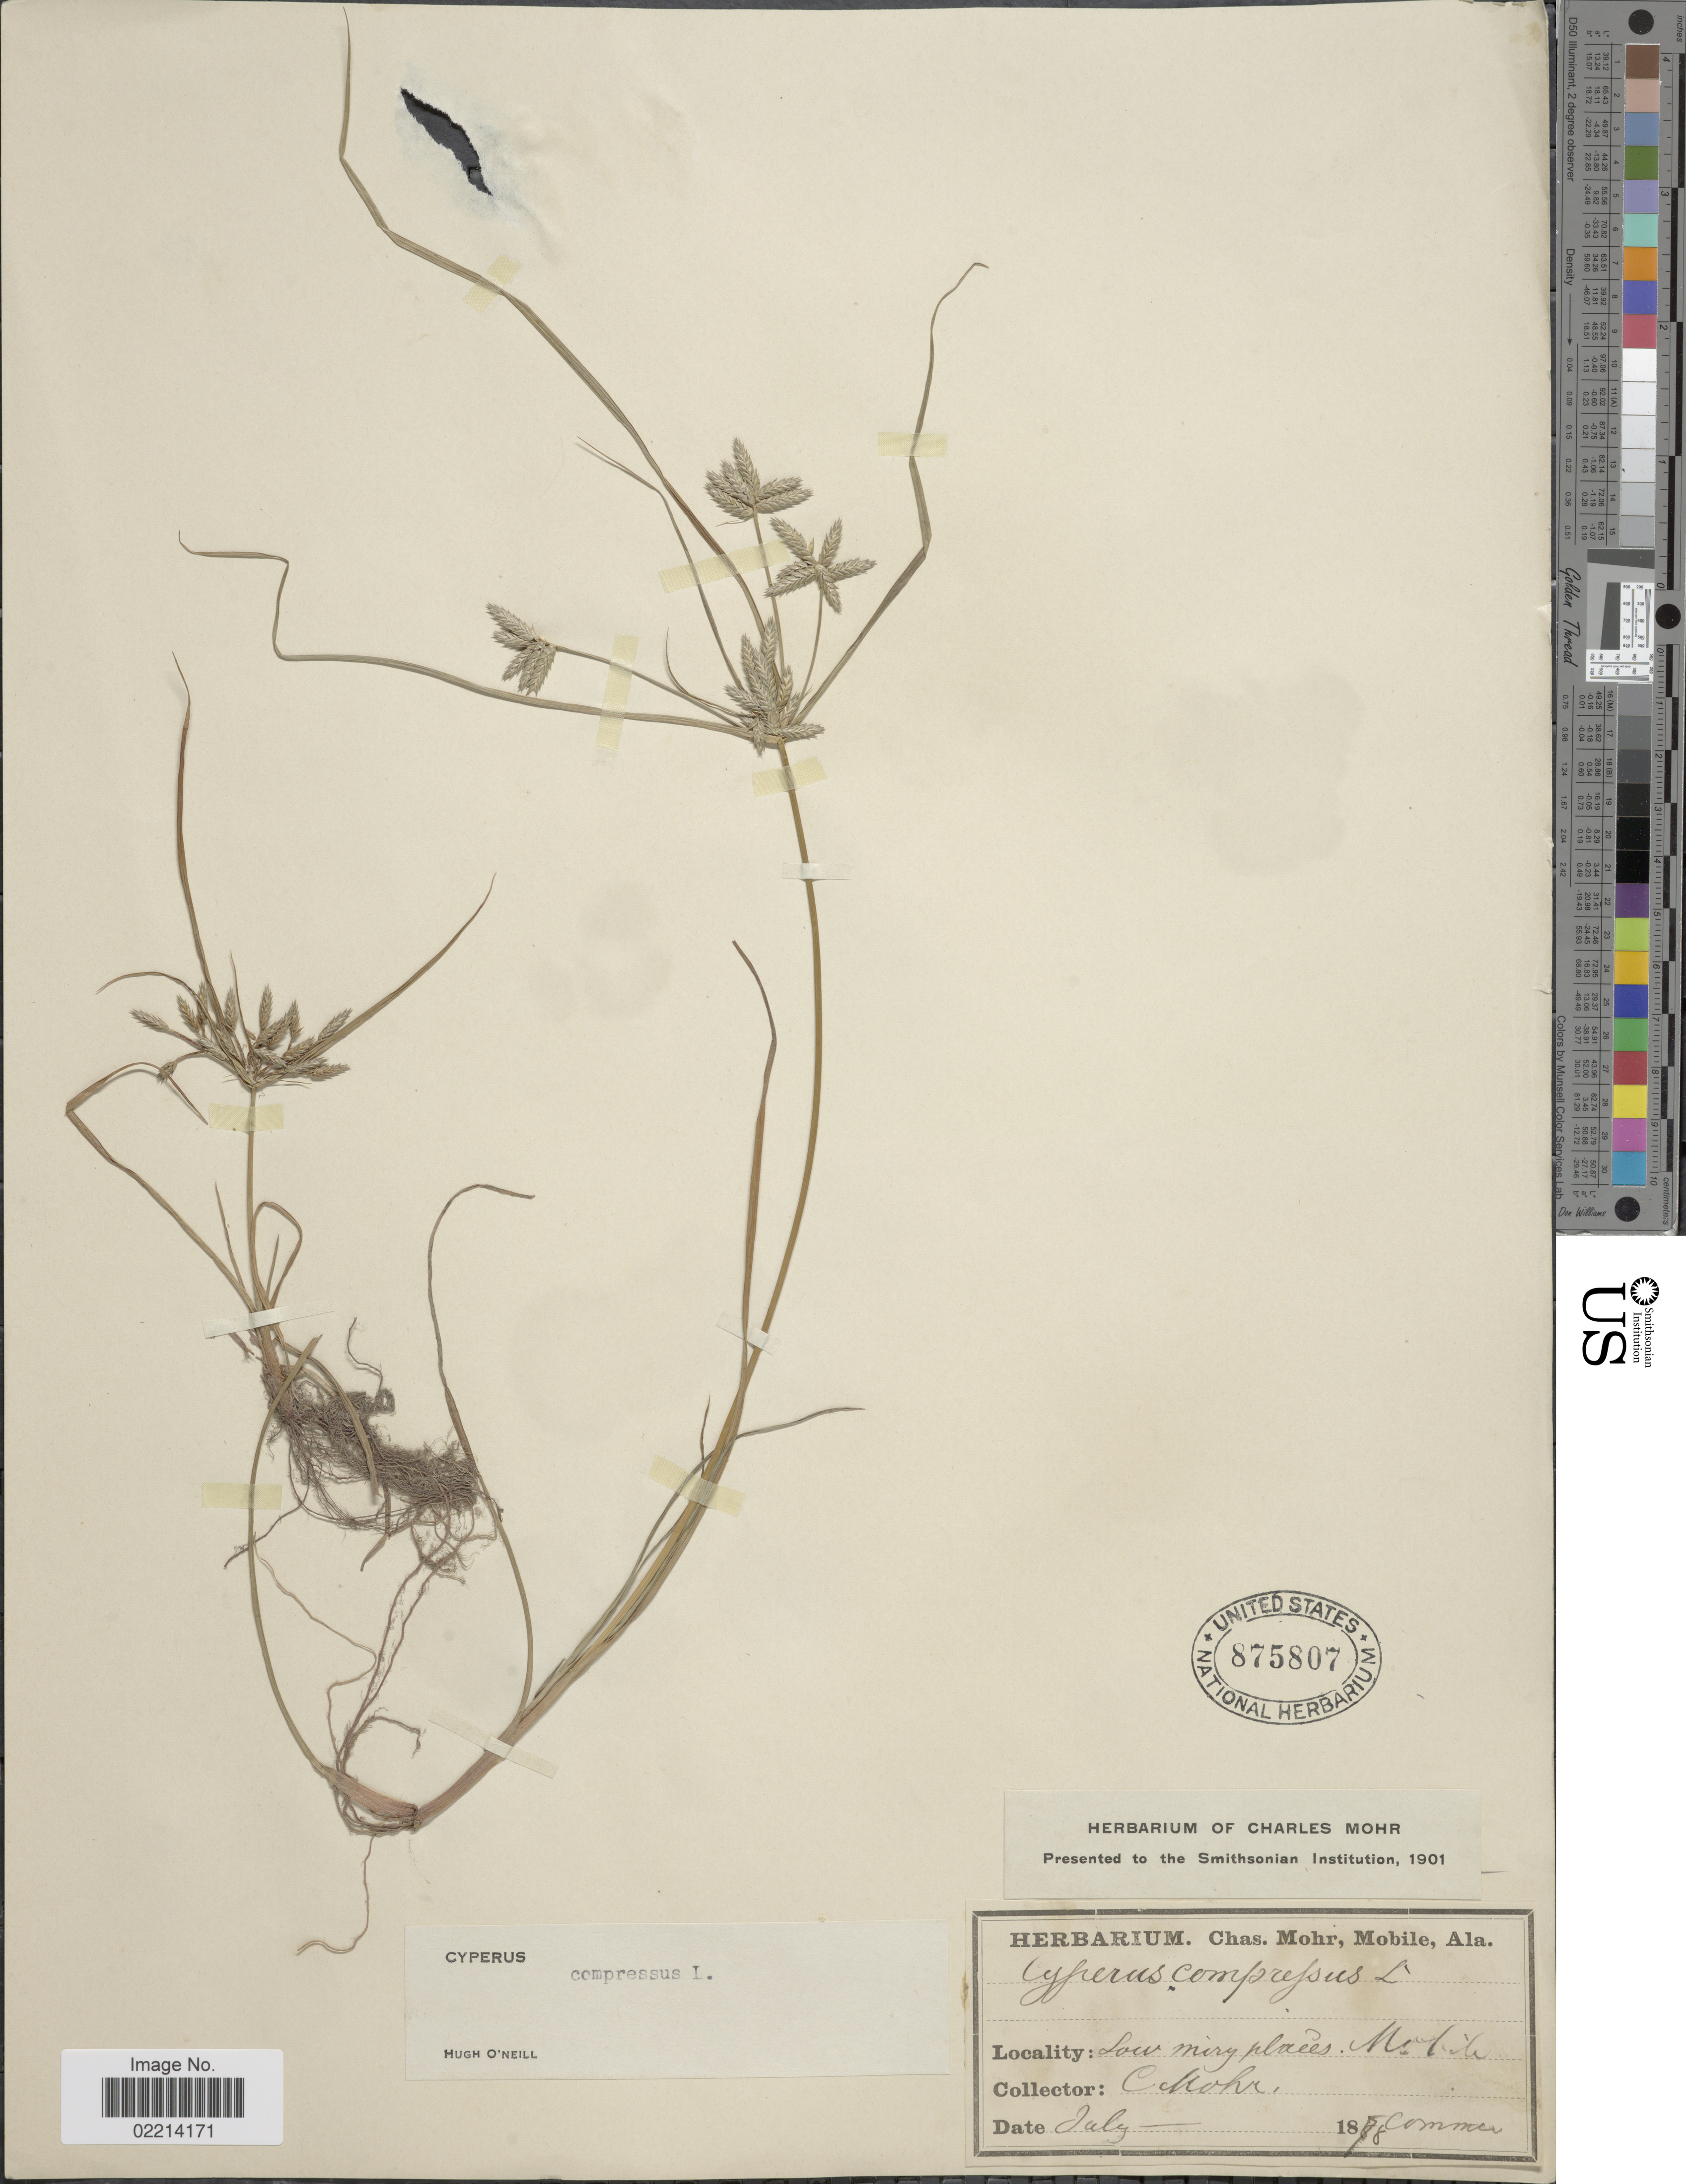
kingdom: Plantae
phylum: Tracheophyta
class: Liliopsida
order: Poales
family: Cyperaceae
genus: Cyperus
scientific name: Cyperus compressus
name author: L.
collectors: C. T. Mohr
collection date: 1878-07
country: United States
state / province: Alabama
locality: Mobile.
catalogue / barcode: US 875807